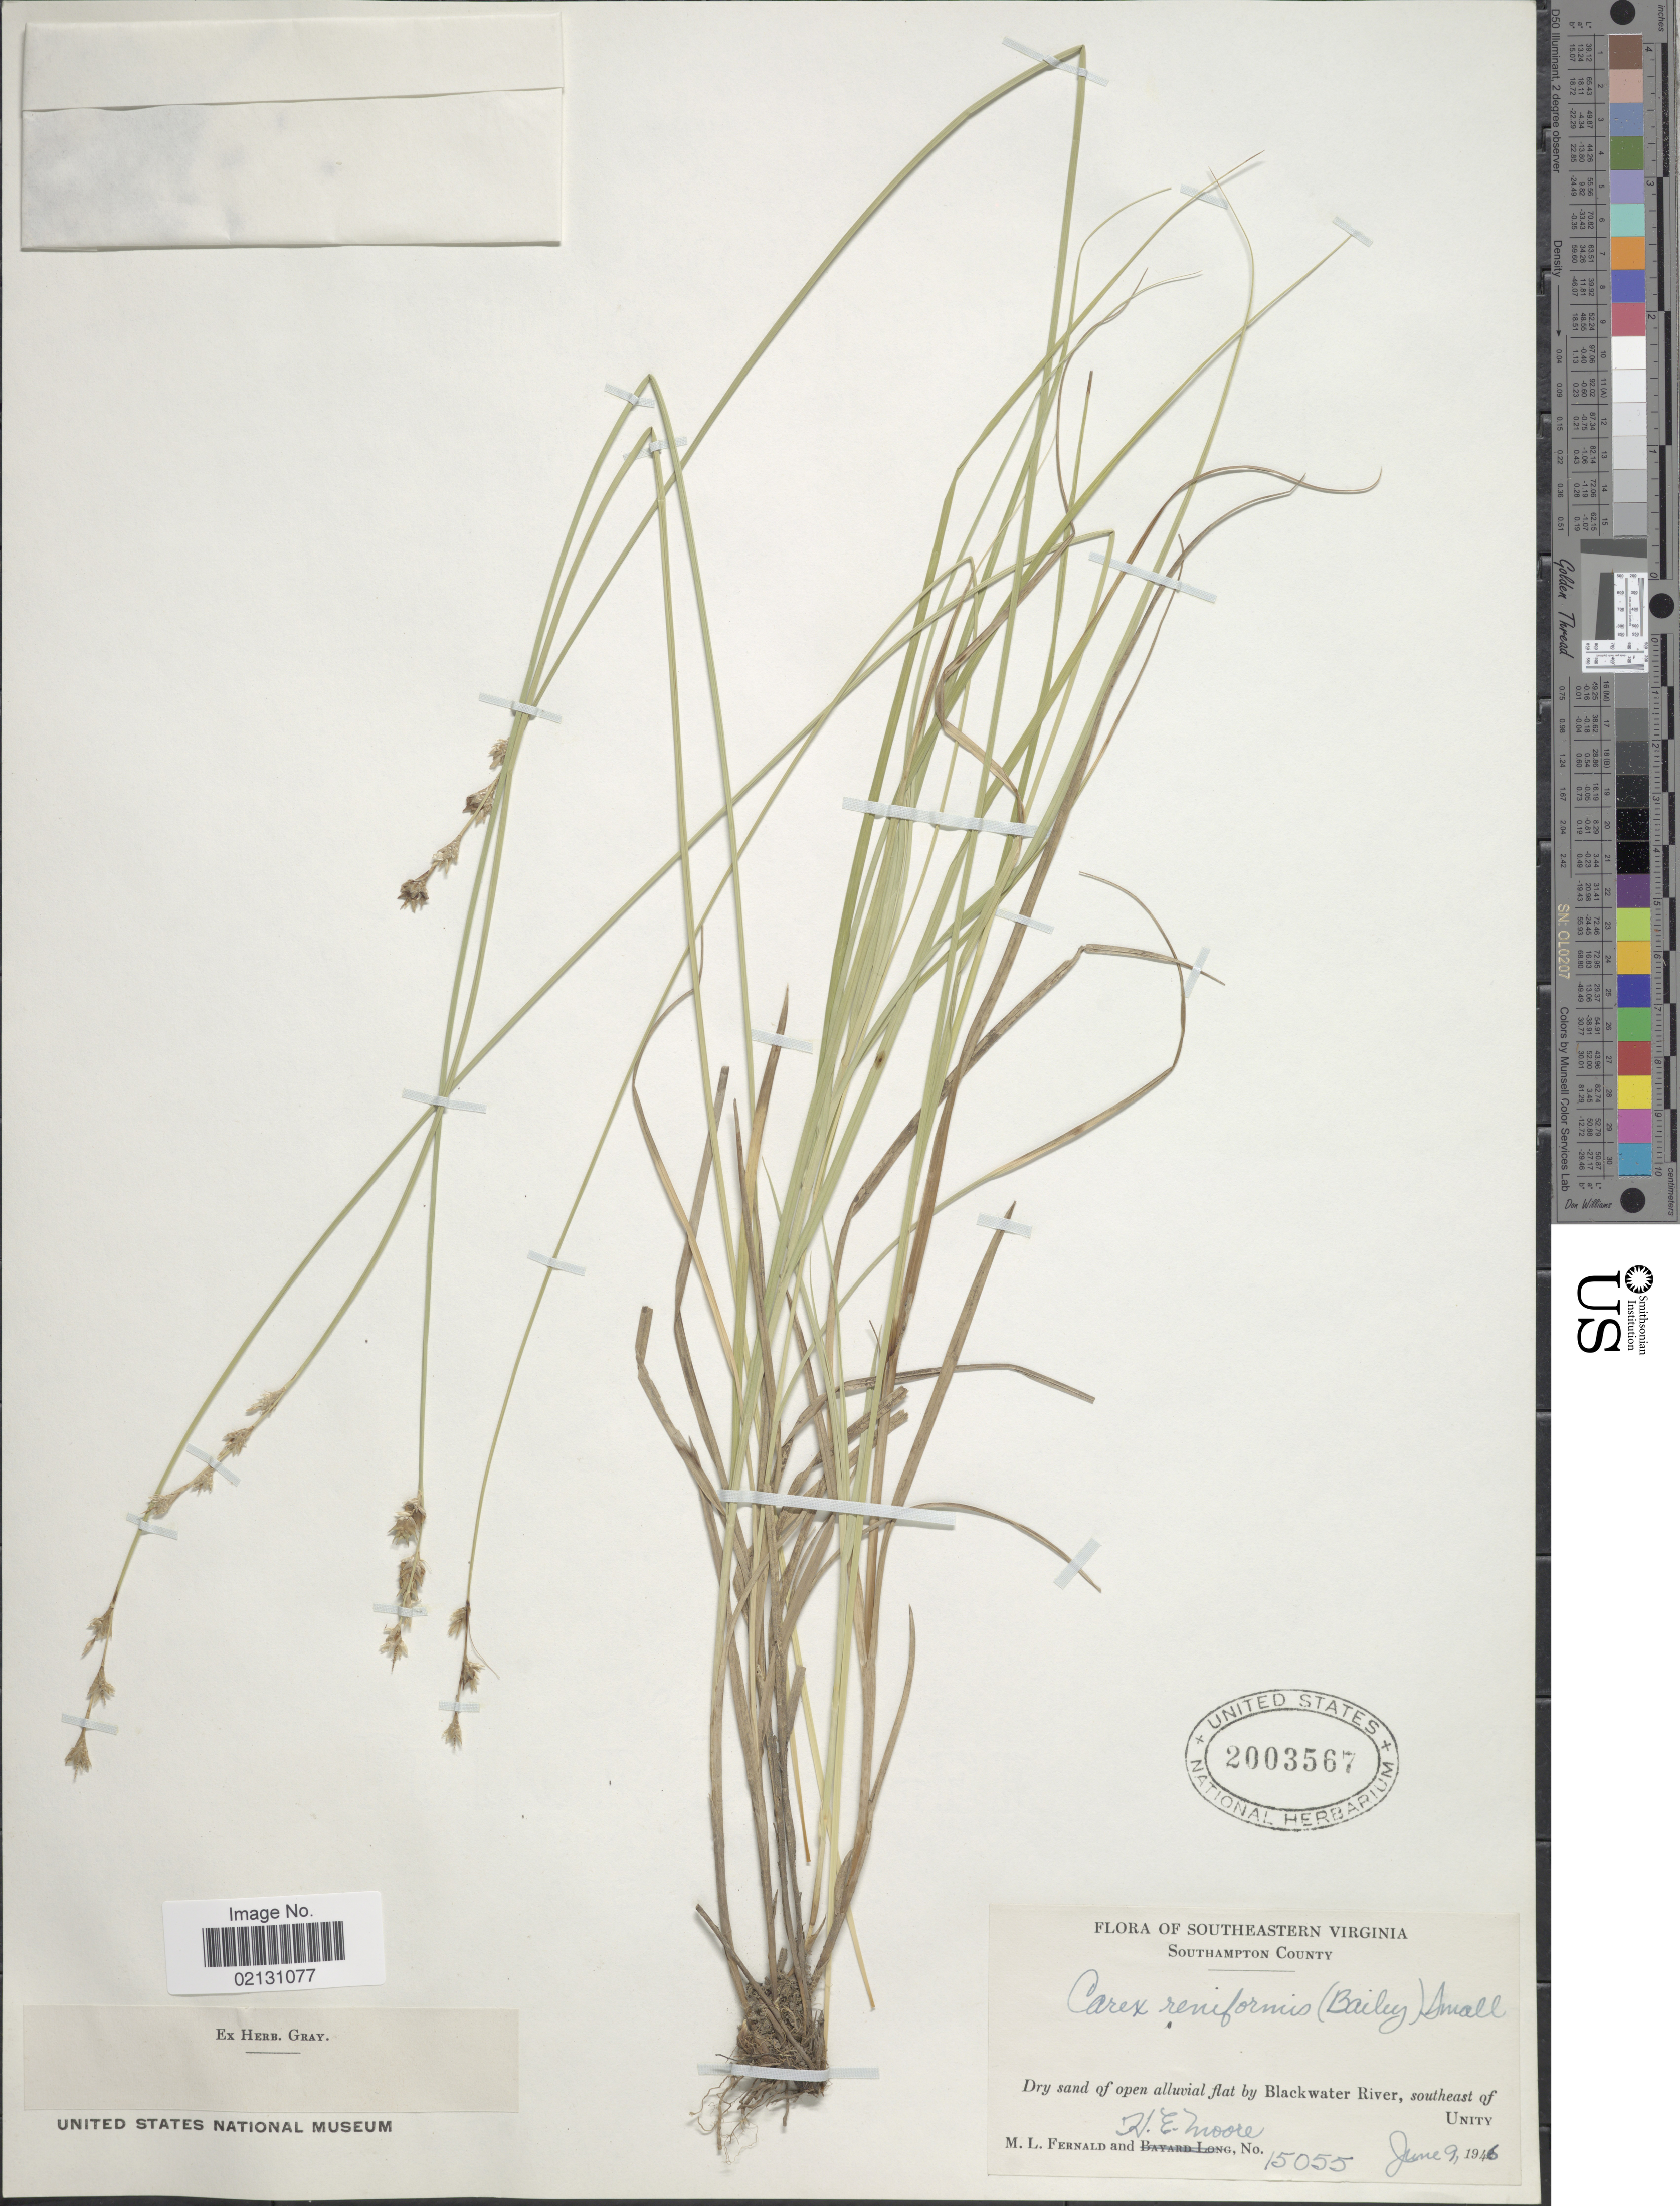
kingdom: Plantae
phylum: Tracheophyta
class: Liliopsida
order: Poales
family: Cyperaceae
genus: Carex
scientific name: Carex reniformis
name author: (L.H. Bailey) Small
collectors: M. L. Fernald & H. Moore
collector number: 15055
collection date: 1946-06-09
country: United States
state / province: Virginia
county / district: Southampton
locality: Southeastern Virginia, Southampton County, Dry sand of open alluvial flat by Blackwater River, southeast of Unity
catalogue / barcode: US 2003567